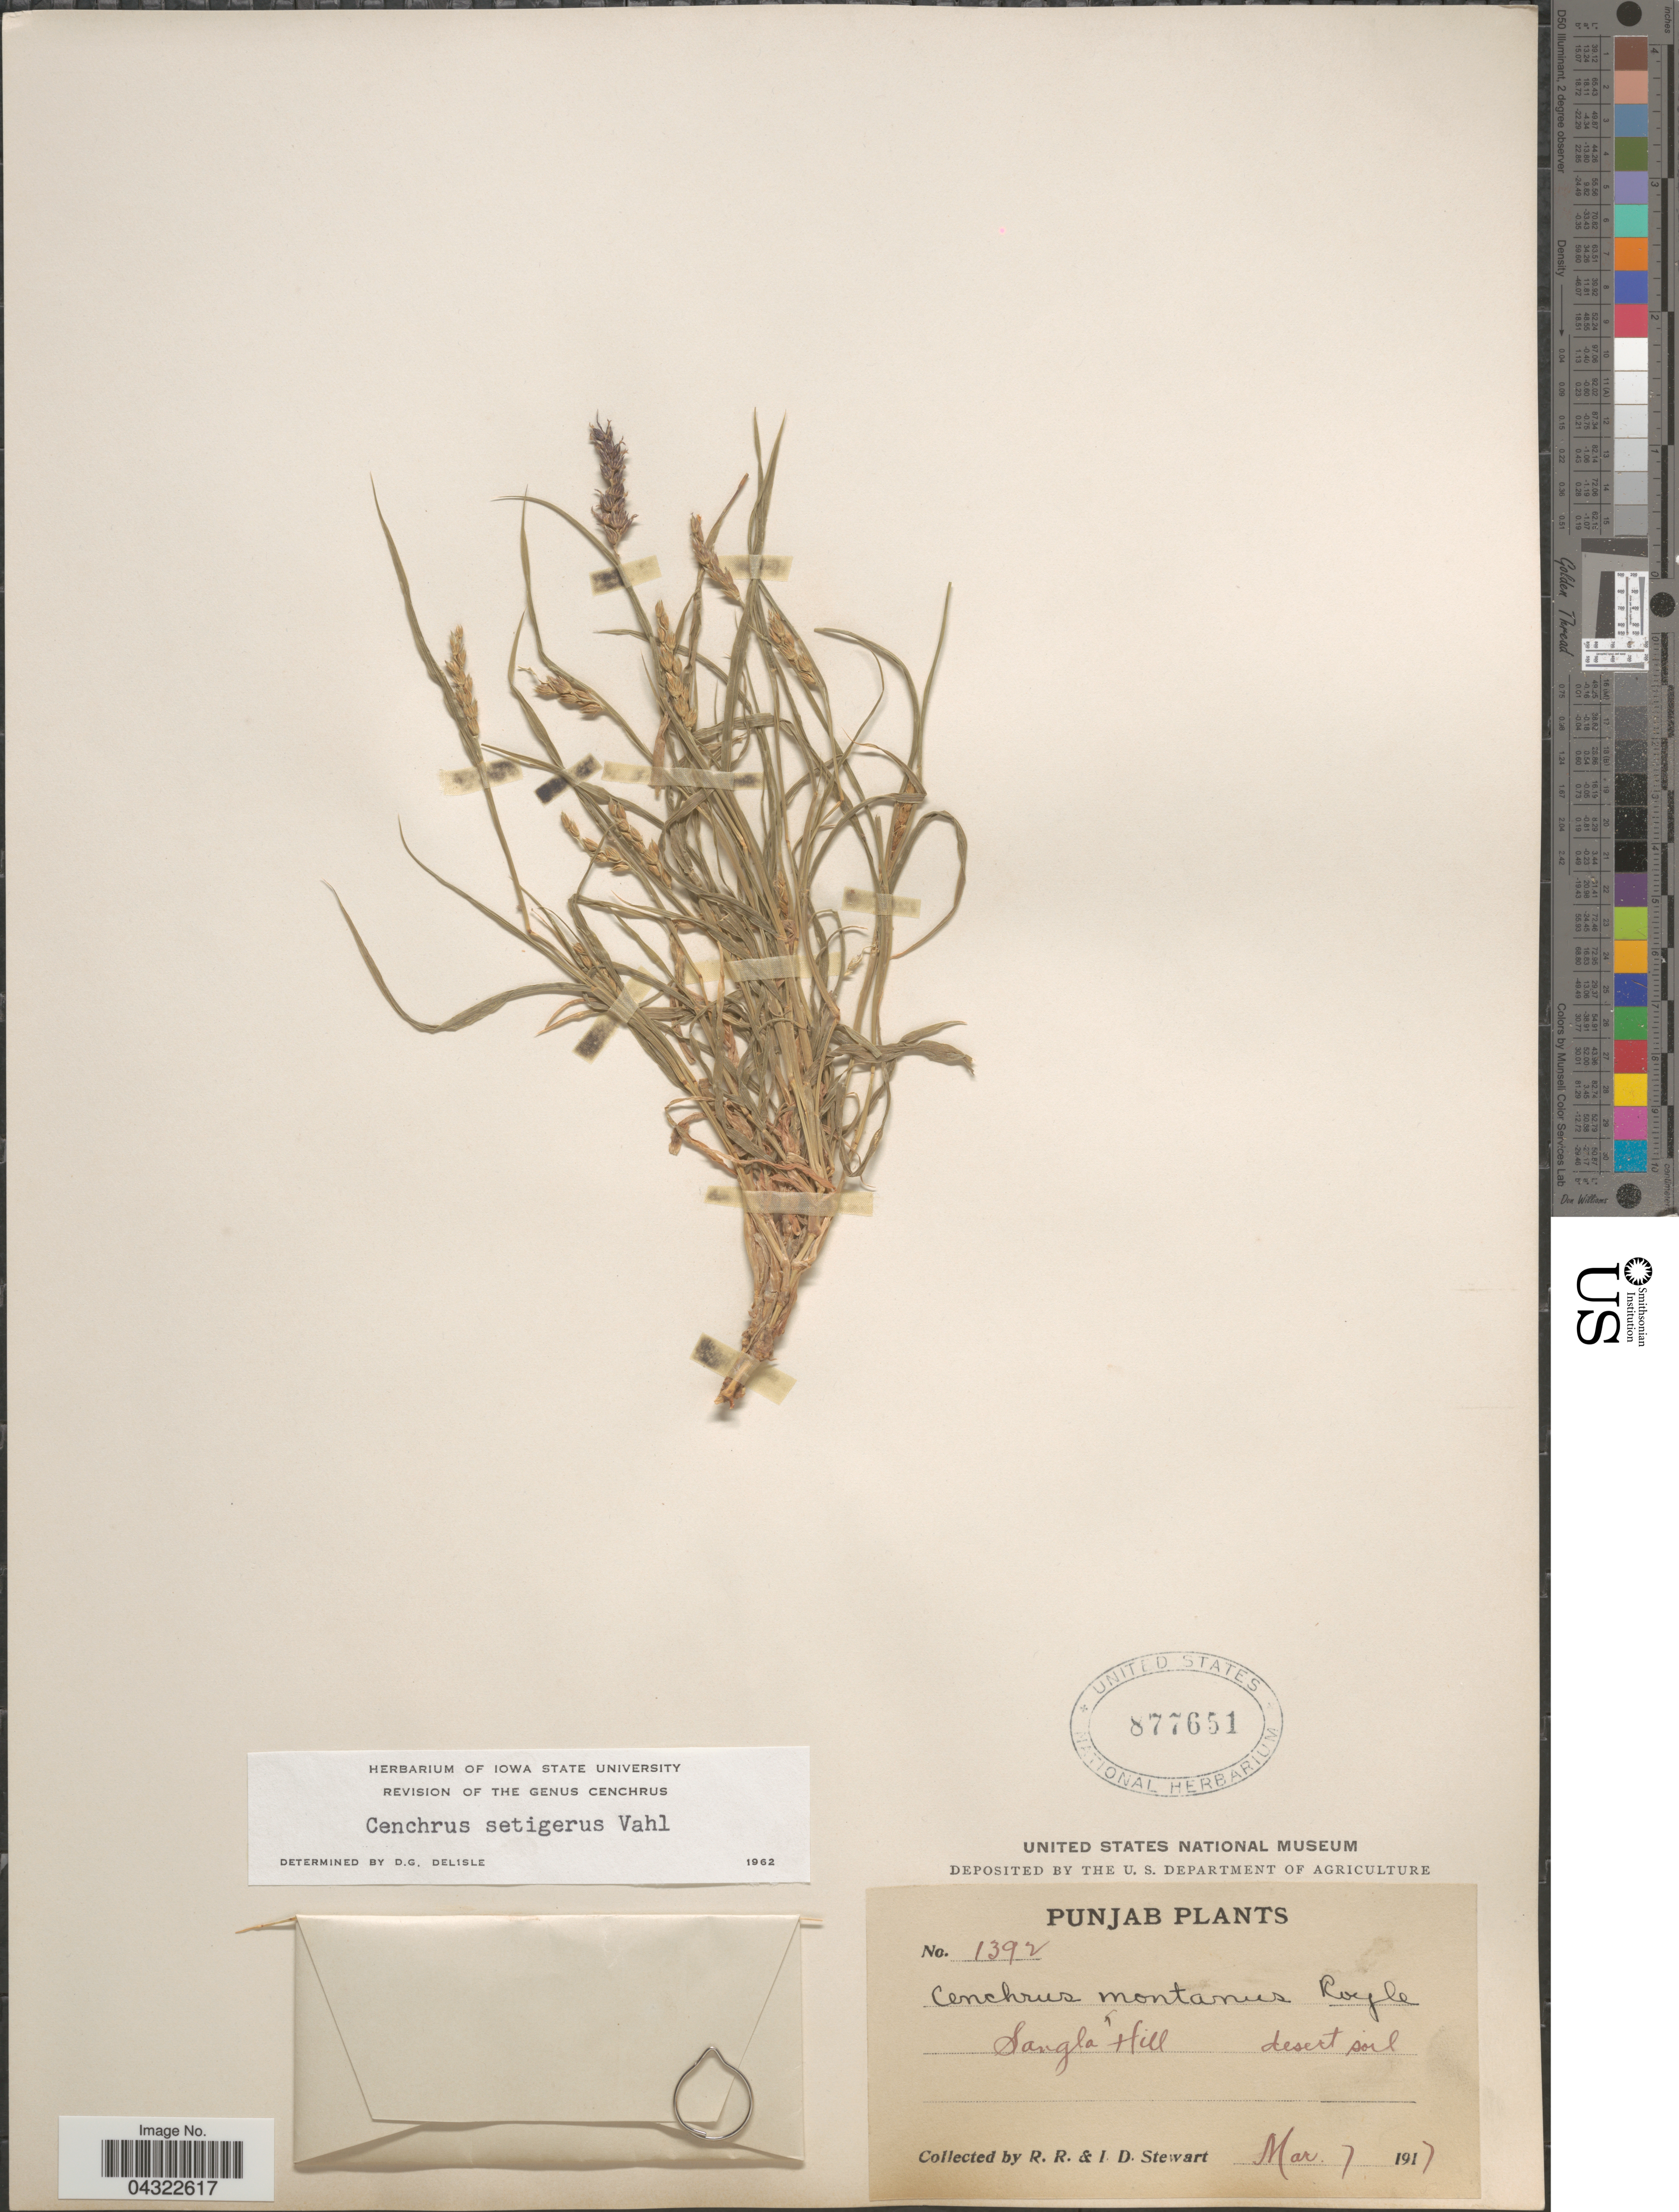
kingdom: Plantae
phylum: Tracheophyta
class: Liliopsida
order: Poales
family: Poaceae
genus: Cenchrus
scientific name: Cenchrus setiger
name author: Vahl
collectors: R. Stewart & I. Stewart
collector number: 1392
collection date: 1917-03-07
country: Pakistan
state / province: Punjab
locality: Sangla Hill.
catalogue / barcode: US 877651